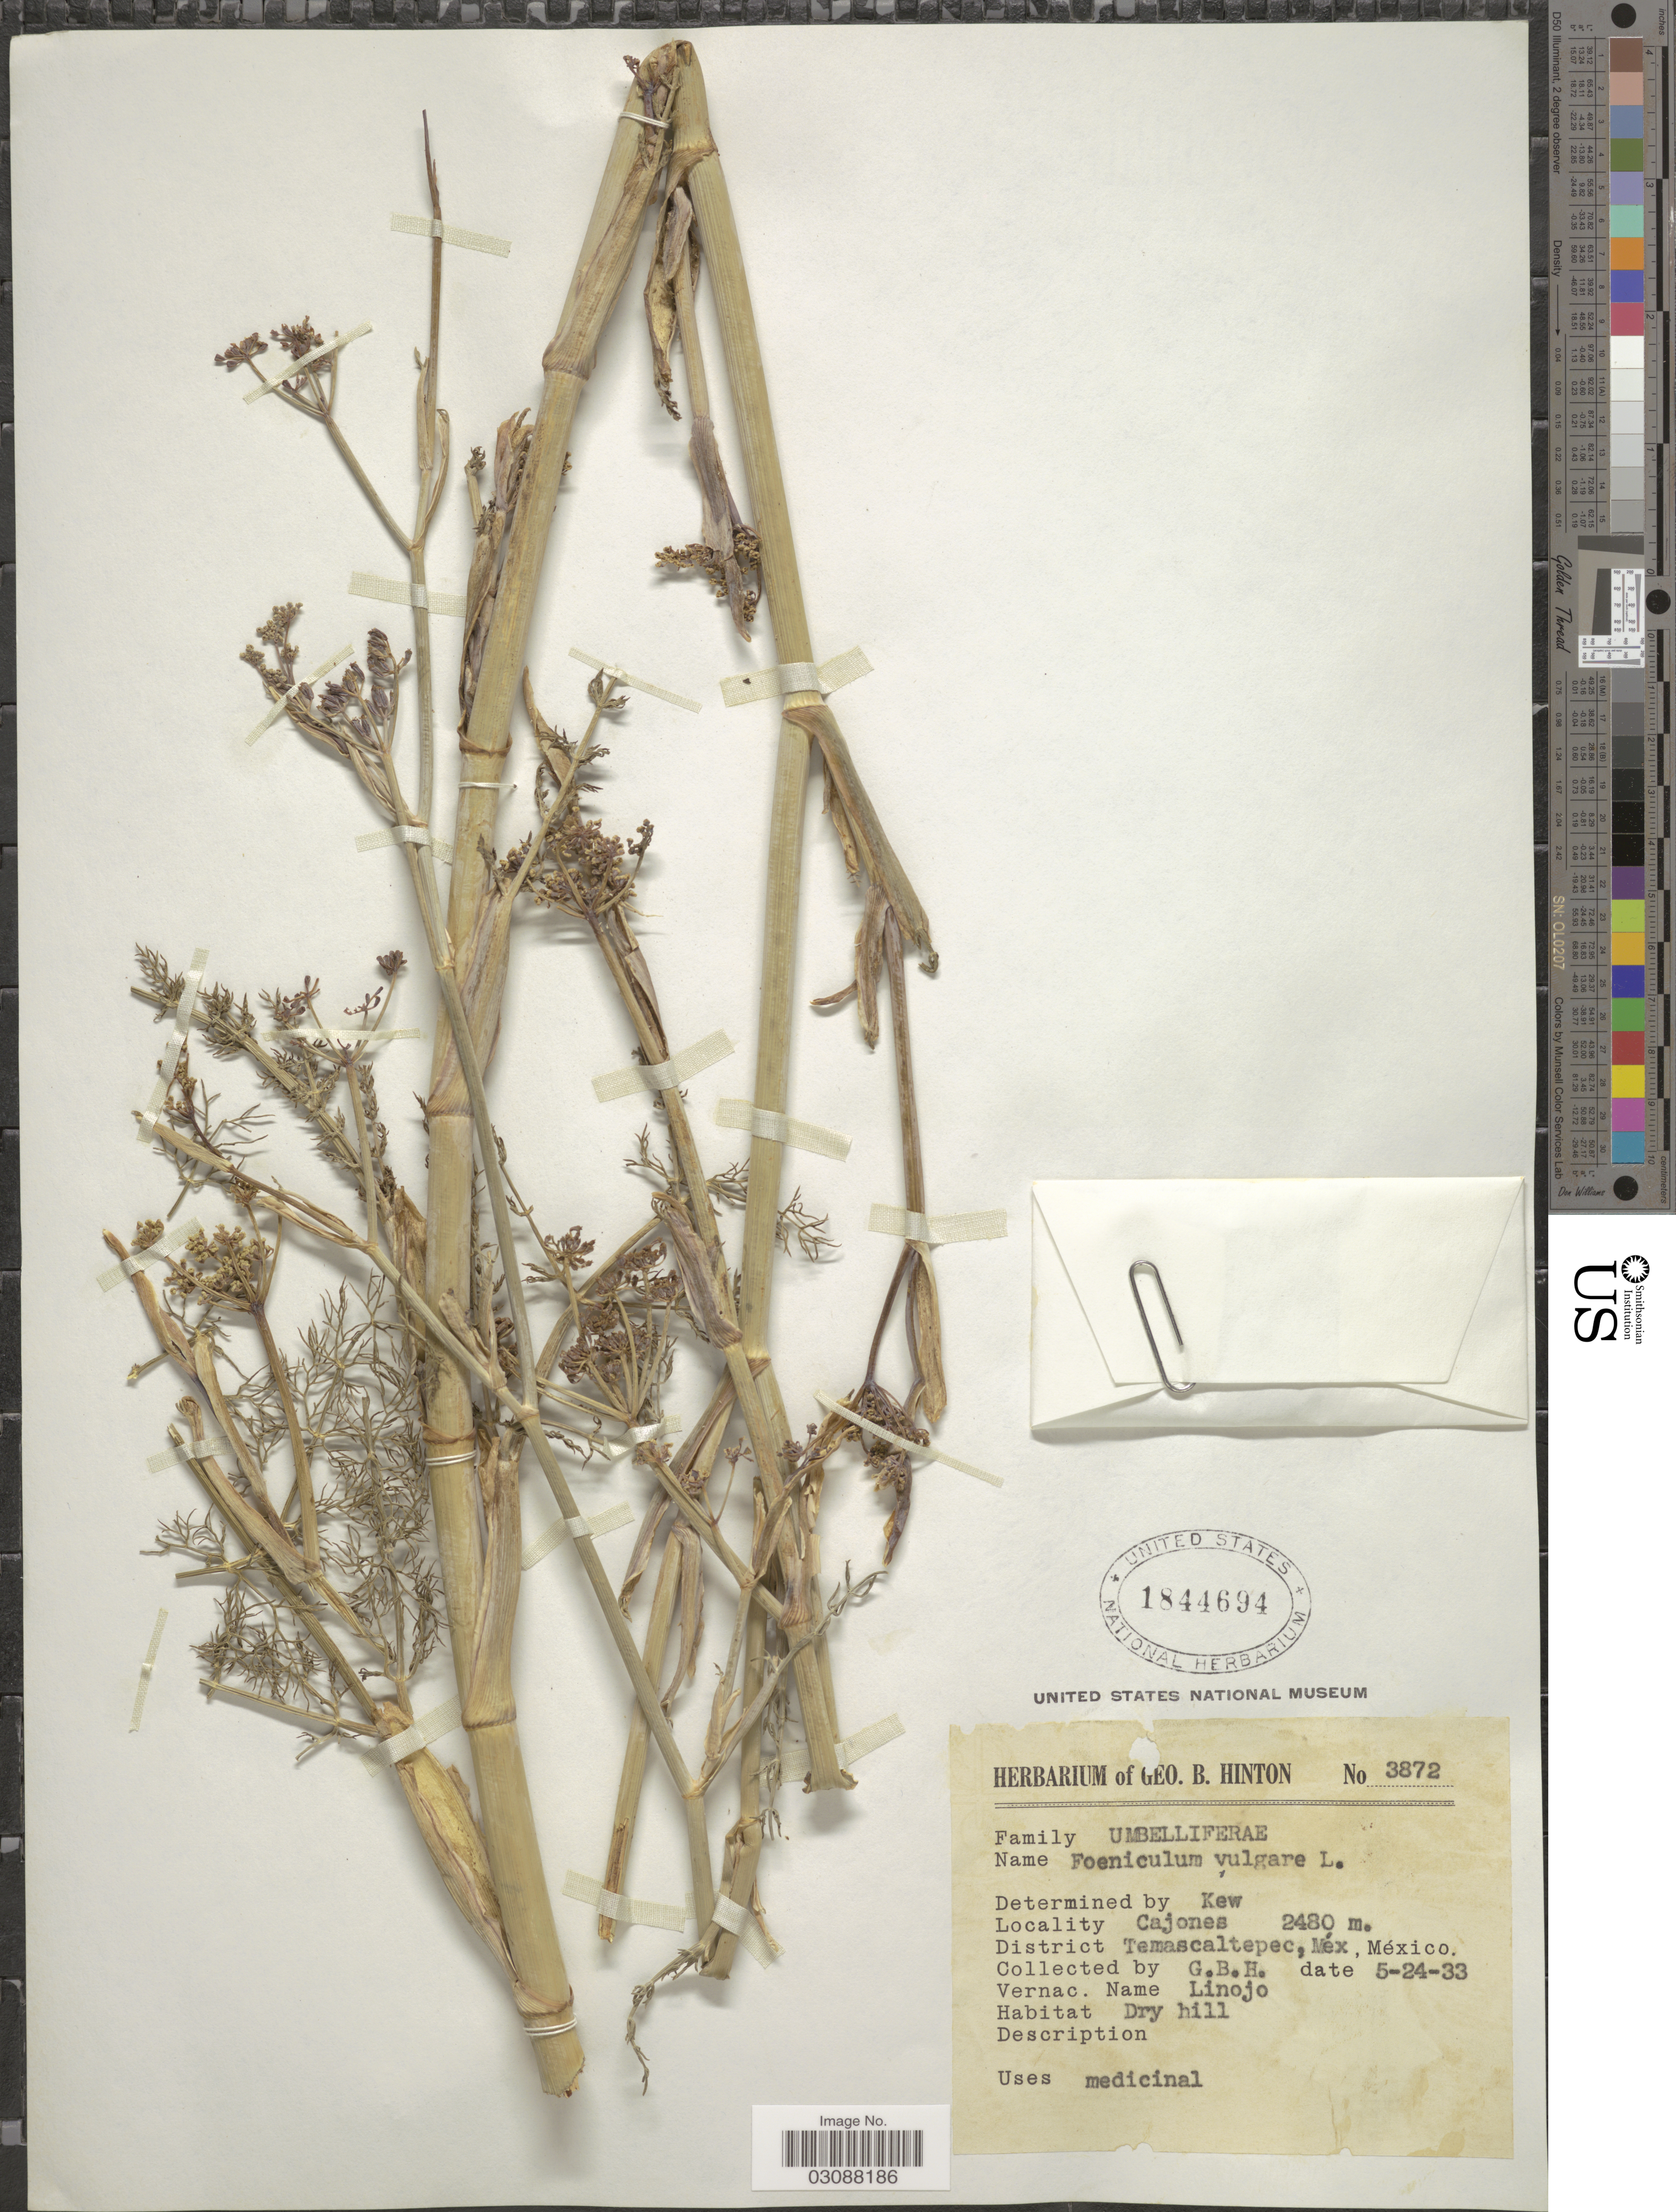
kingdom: Plantae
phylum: Tracheophyta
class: Magnoliopsida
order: Apiales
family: Apiaceae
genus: Foeniculum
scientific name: Foeniculum vulgare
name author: Mill.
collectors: G. B. Hinton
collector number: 3872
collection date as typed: Transcribed d/m/y: 24/5/33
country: Mexico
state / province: México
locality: Cajones. District Temascaltepec.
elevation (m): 2480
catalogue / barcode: US 1844694